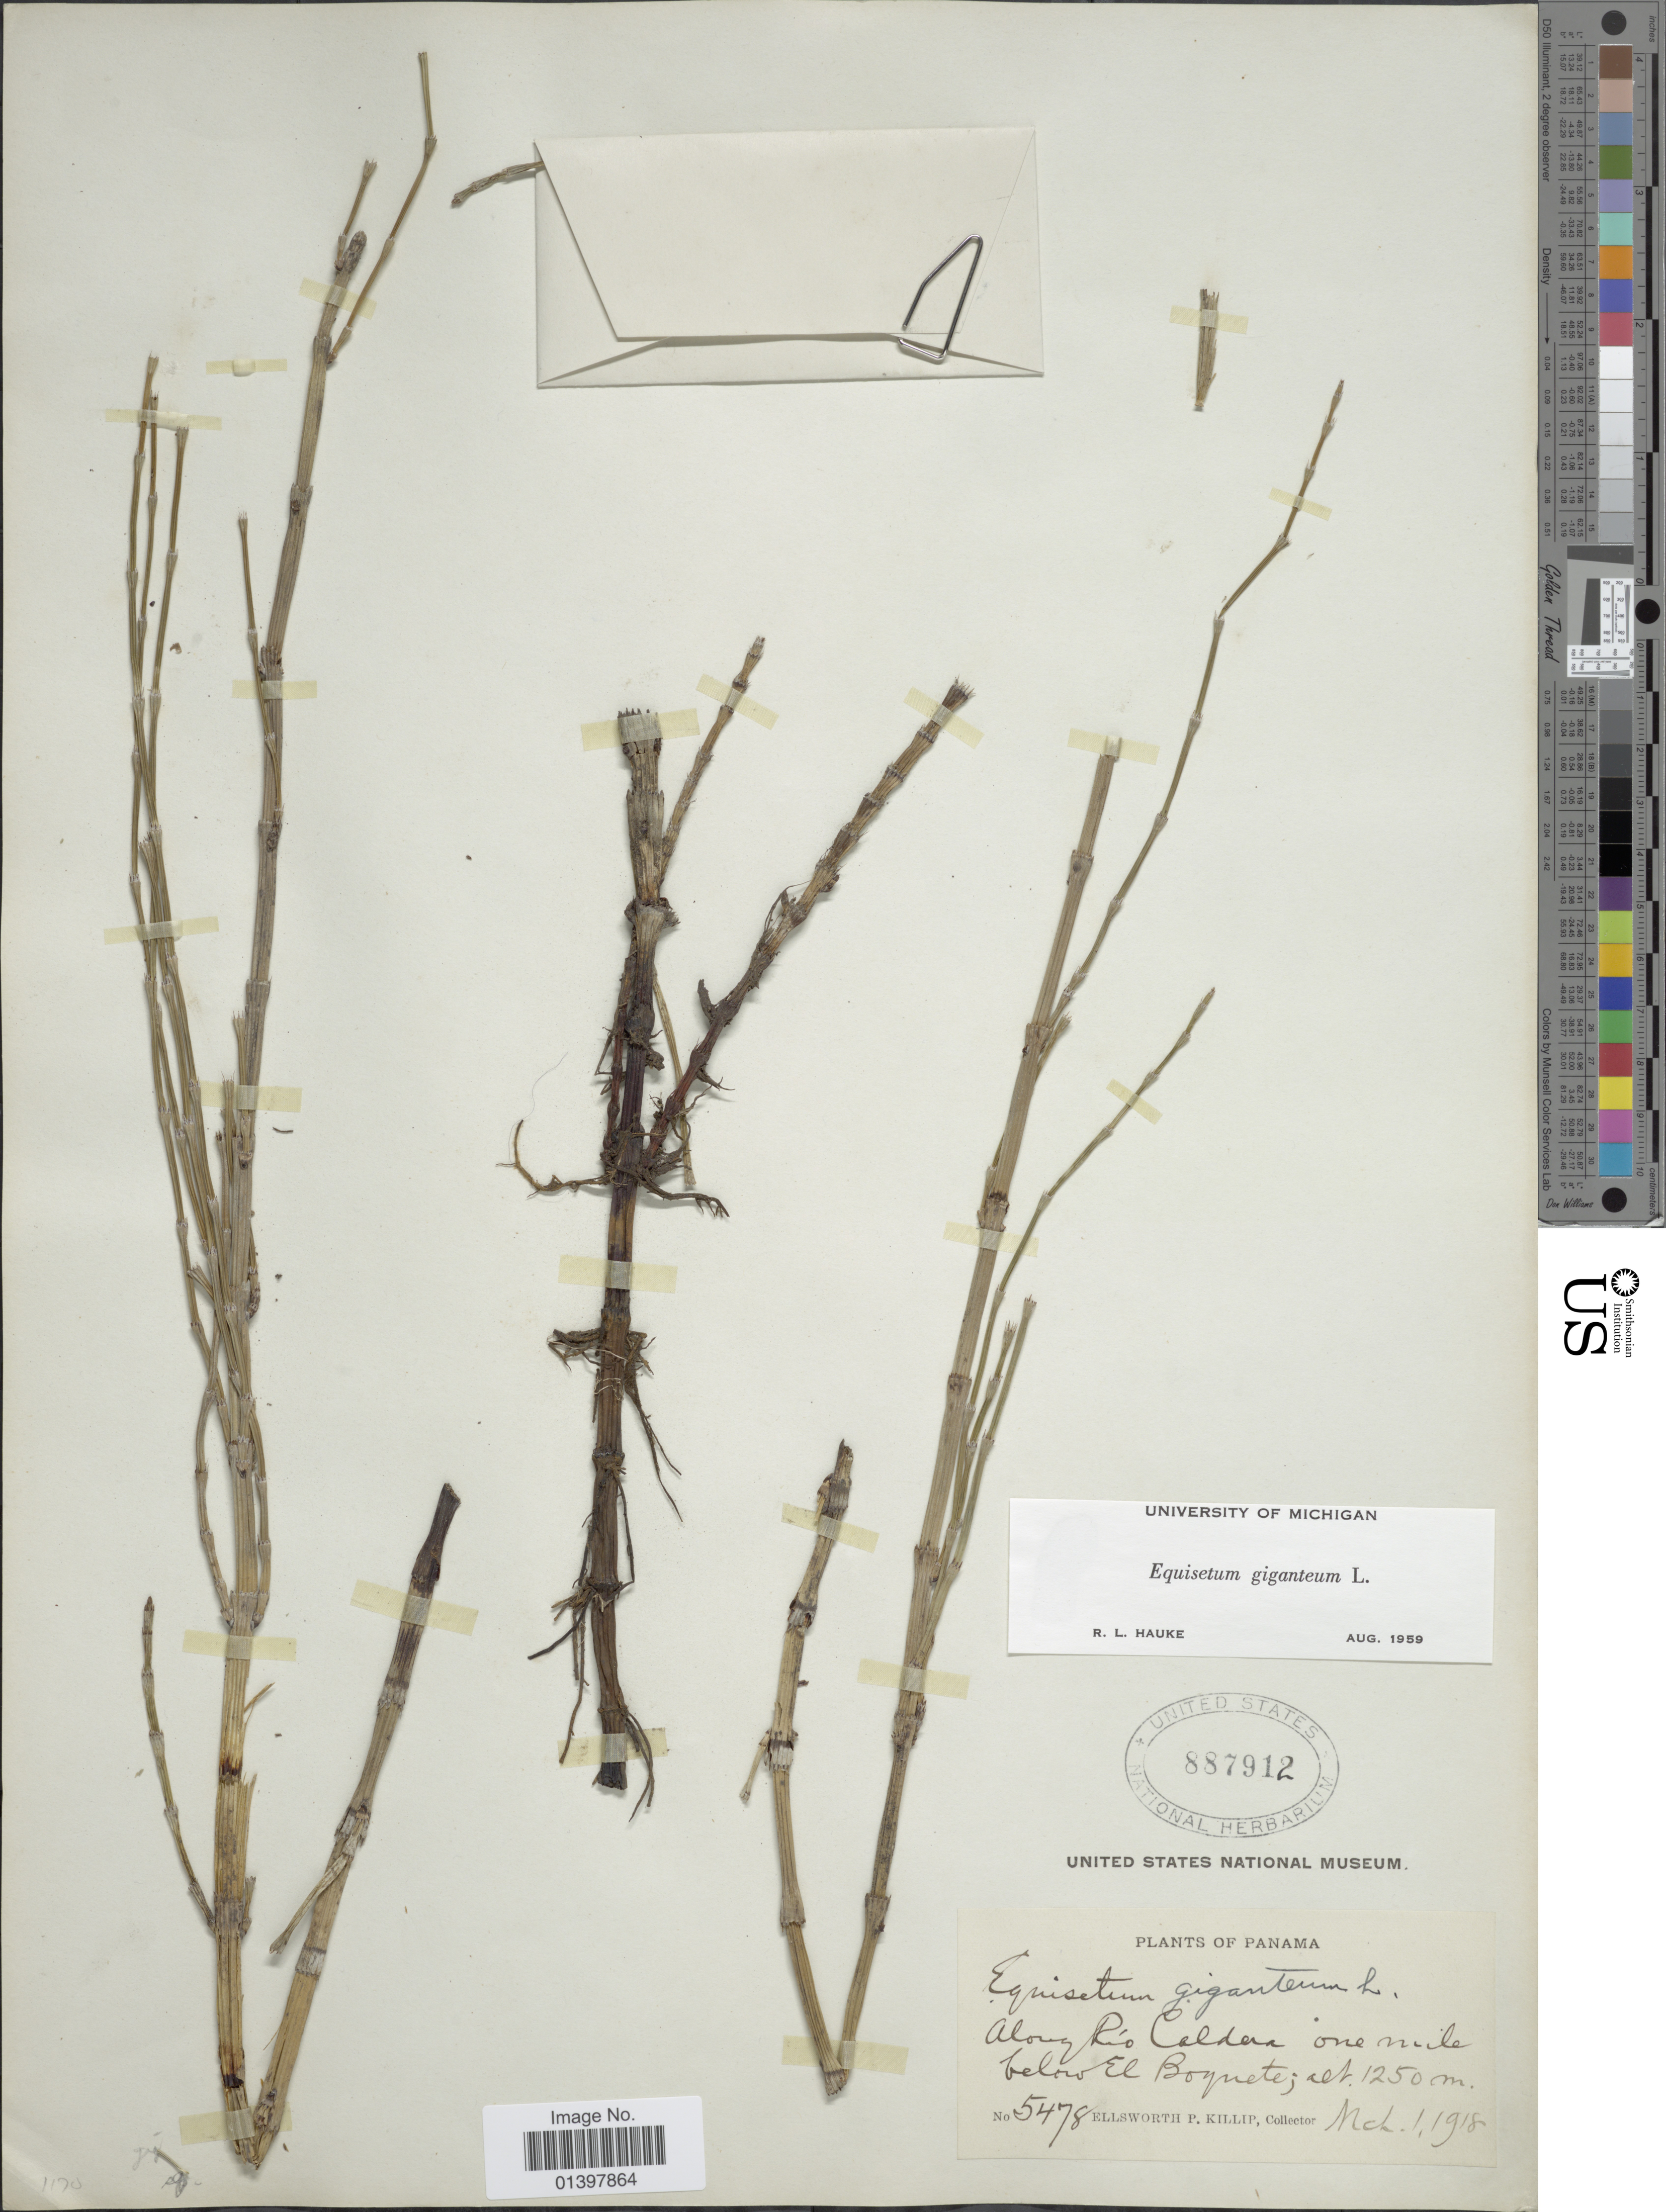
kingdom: Plantae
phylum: Tracheophyta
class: Polypodiopsida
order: Equisetales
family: Equisetaceae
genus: Equisetum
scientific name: Equisetum giganteum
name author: L.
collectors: E. P. Killip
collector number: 5478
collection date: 1918-03-01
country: Panama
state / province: Chiriqui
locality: Along Rio Caldera one mile below El Boquete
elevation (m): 1250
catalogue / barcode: US 887912